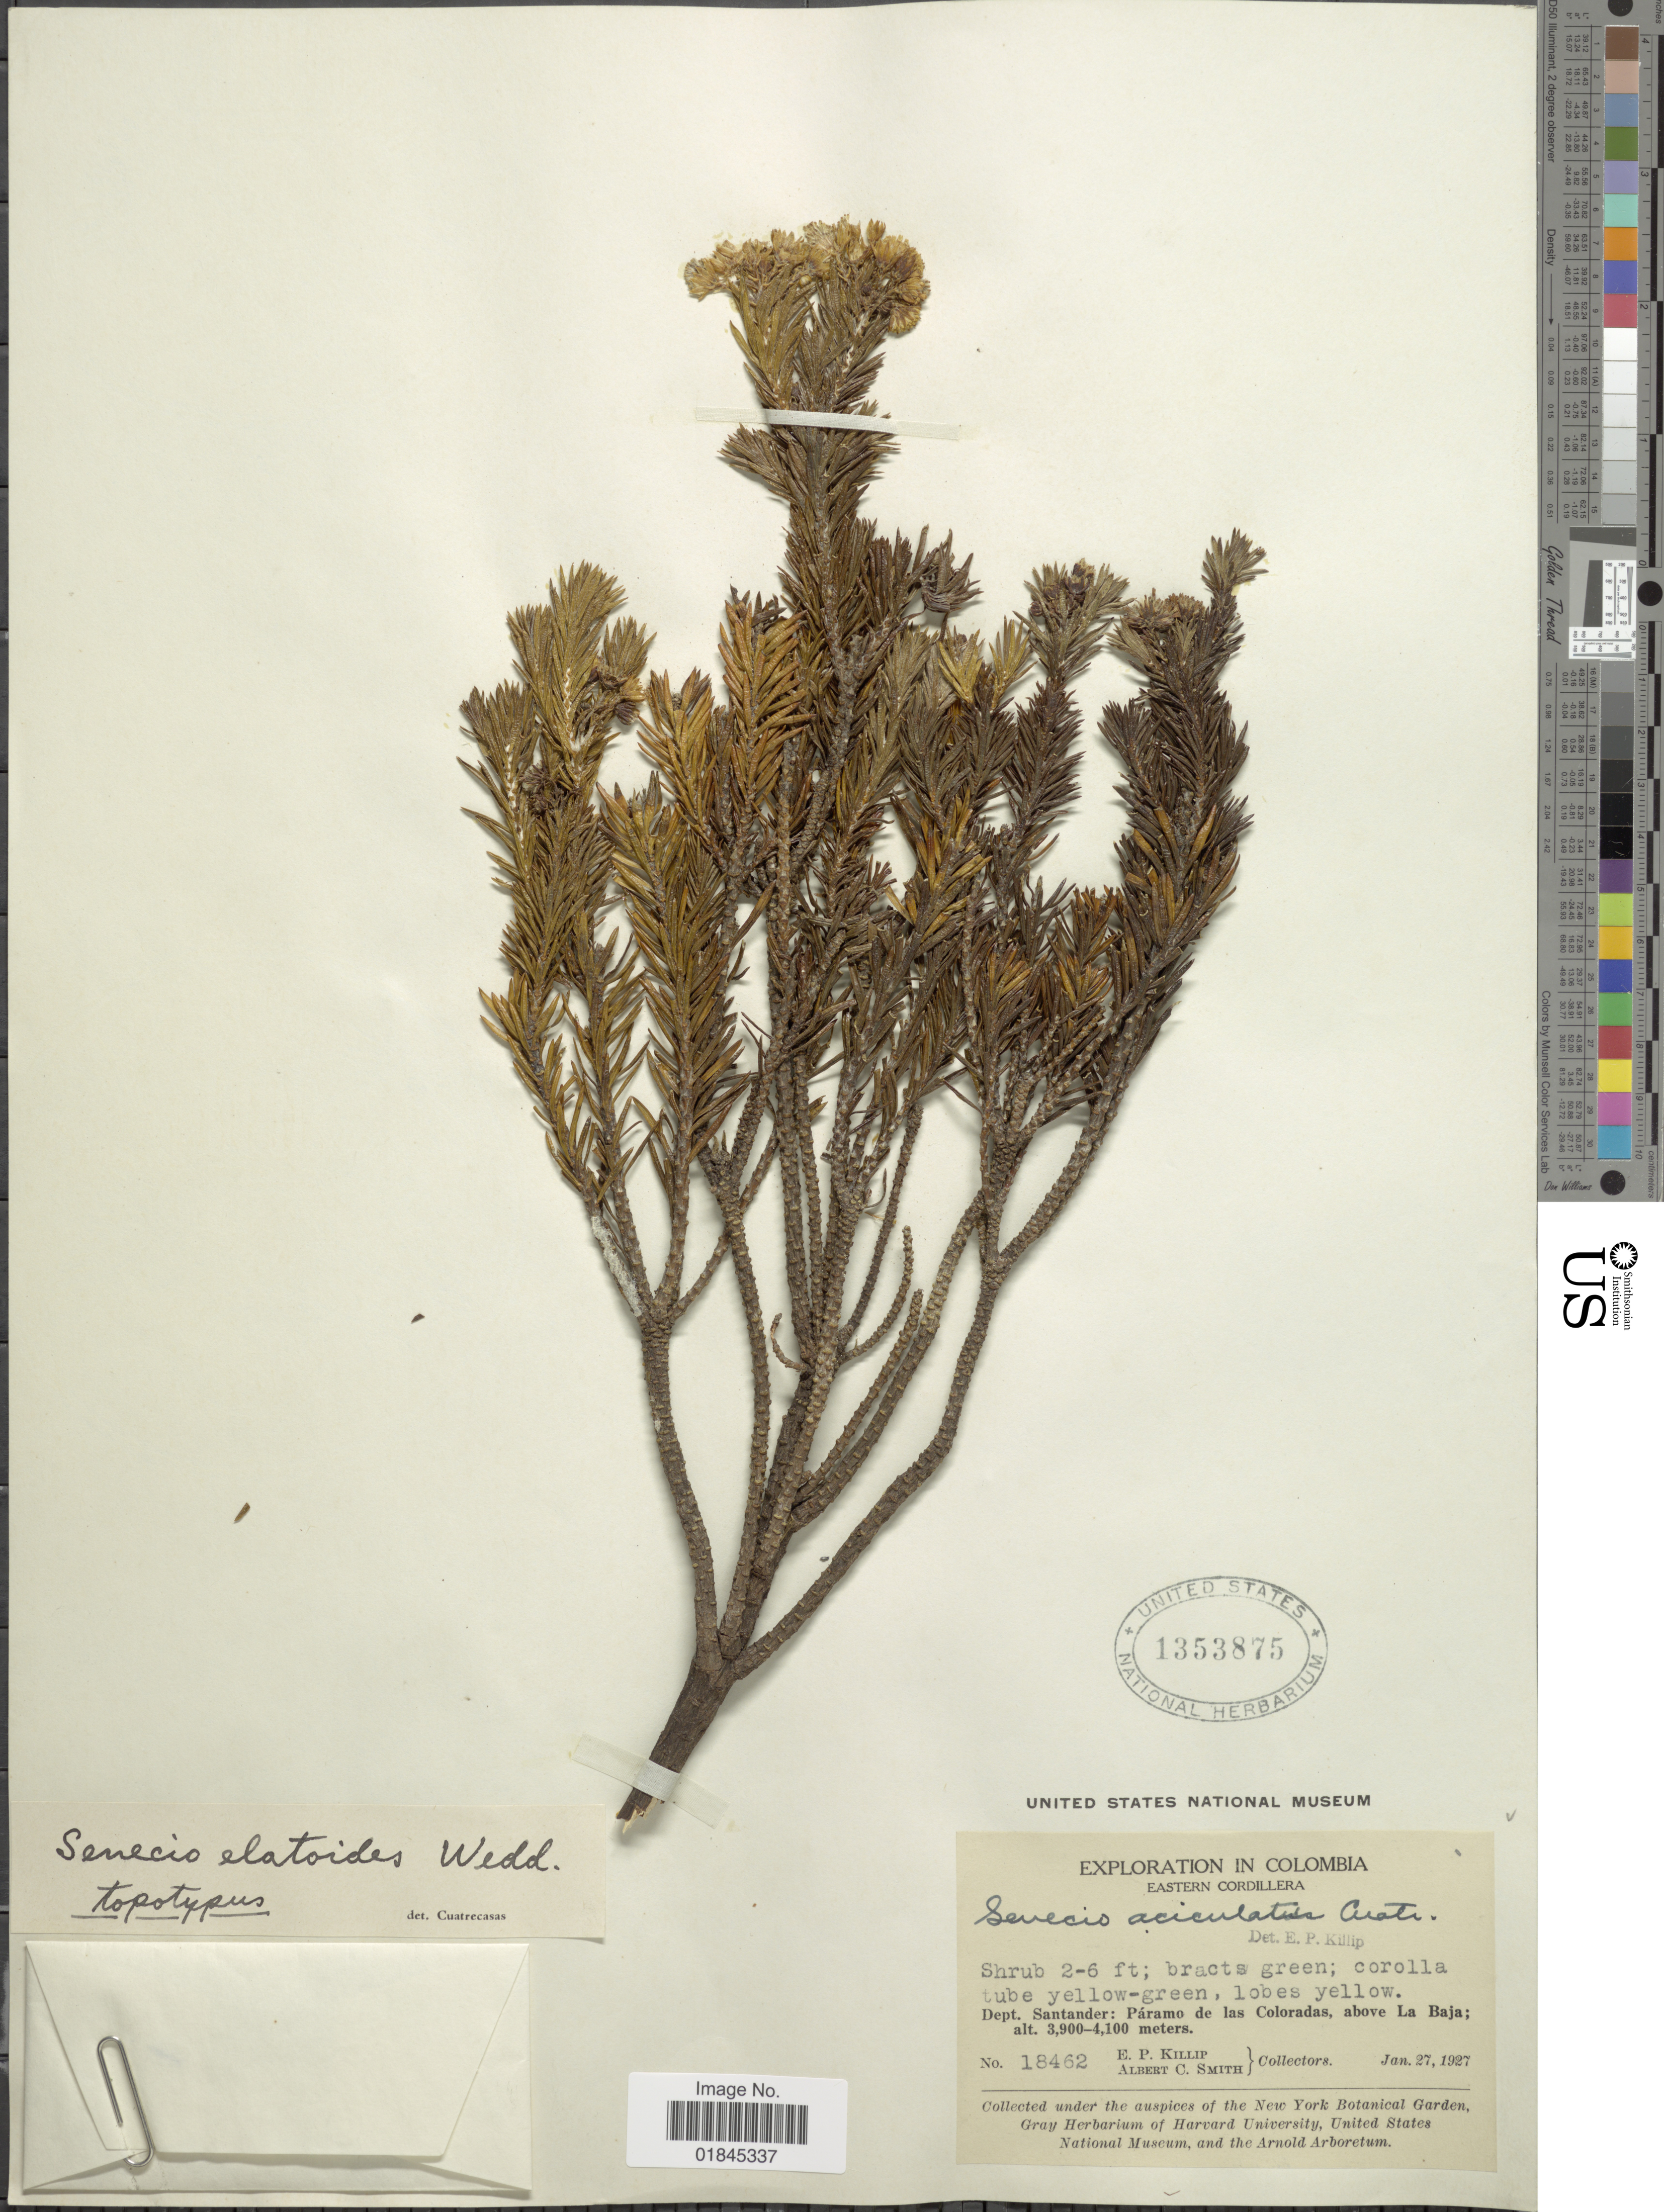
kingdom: Plantae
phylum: Tracheophyta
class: Magnoliopsida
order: Asterales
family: Asteraceae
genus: Pentacalia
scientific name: Pentacalia elatoides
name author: (Wedd.) Cuatrec.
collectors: E. P. Killip & A. C. Smith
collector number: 18462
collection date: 1927-01-27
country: Colombia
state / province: Santander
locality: Eastern Cordillera. Dept. Santander: Páramo de las Colorados, above La Baja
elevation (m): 3900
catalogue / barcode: US 1353875